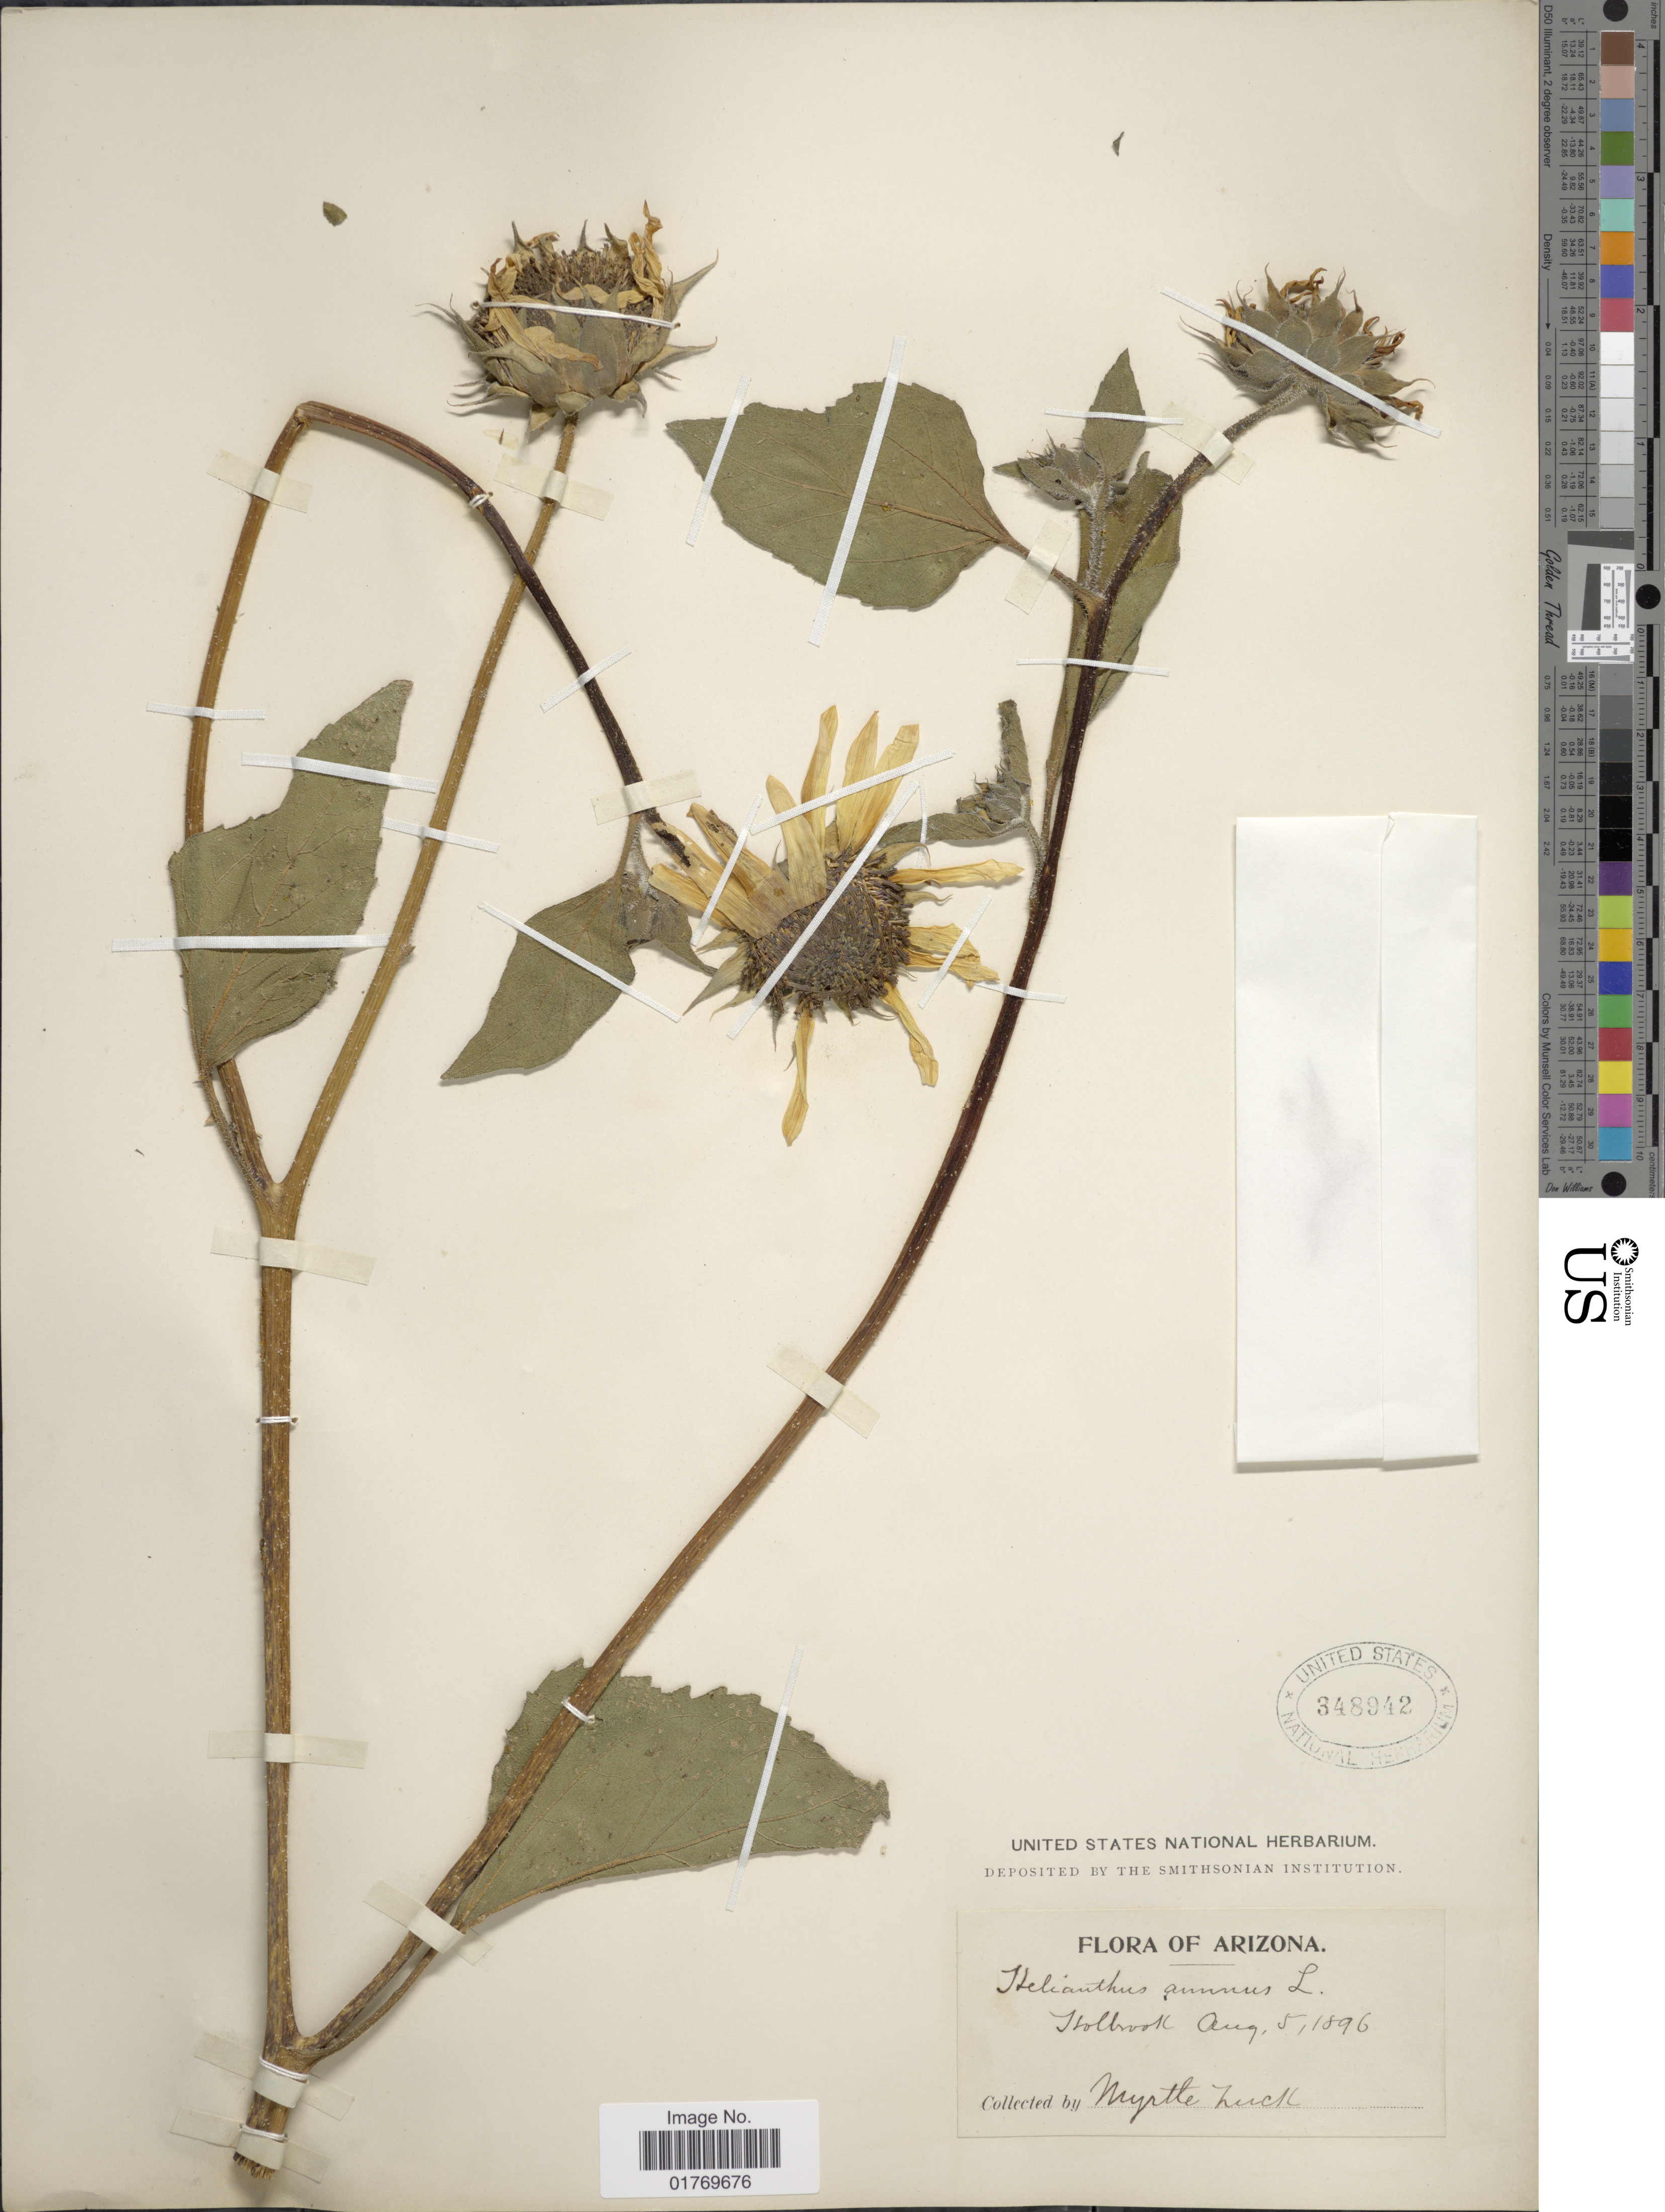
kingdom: Plantae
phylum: Tracheophyta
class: Magnoliopsida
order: Asterales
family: Asteraceae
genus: Helianthus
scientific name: Helianthus annuus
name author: L.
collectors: M. Zuck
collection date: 1896-08-05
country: United States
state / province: Arizona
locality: Holbrook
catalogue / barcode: US 348942